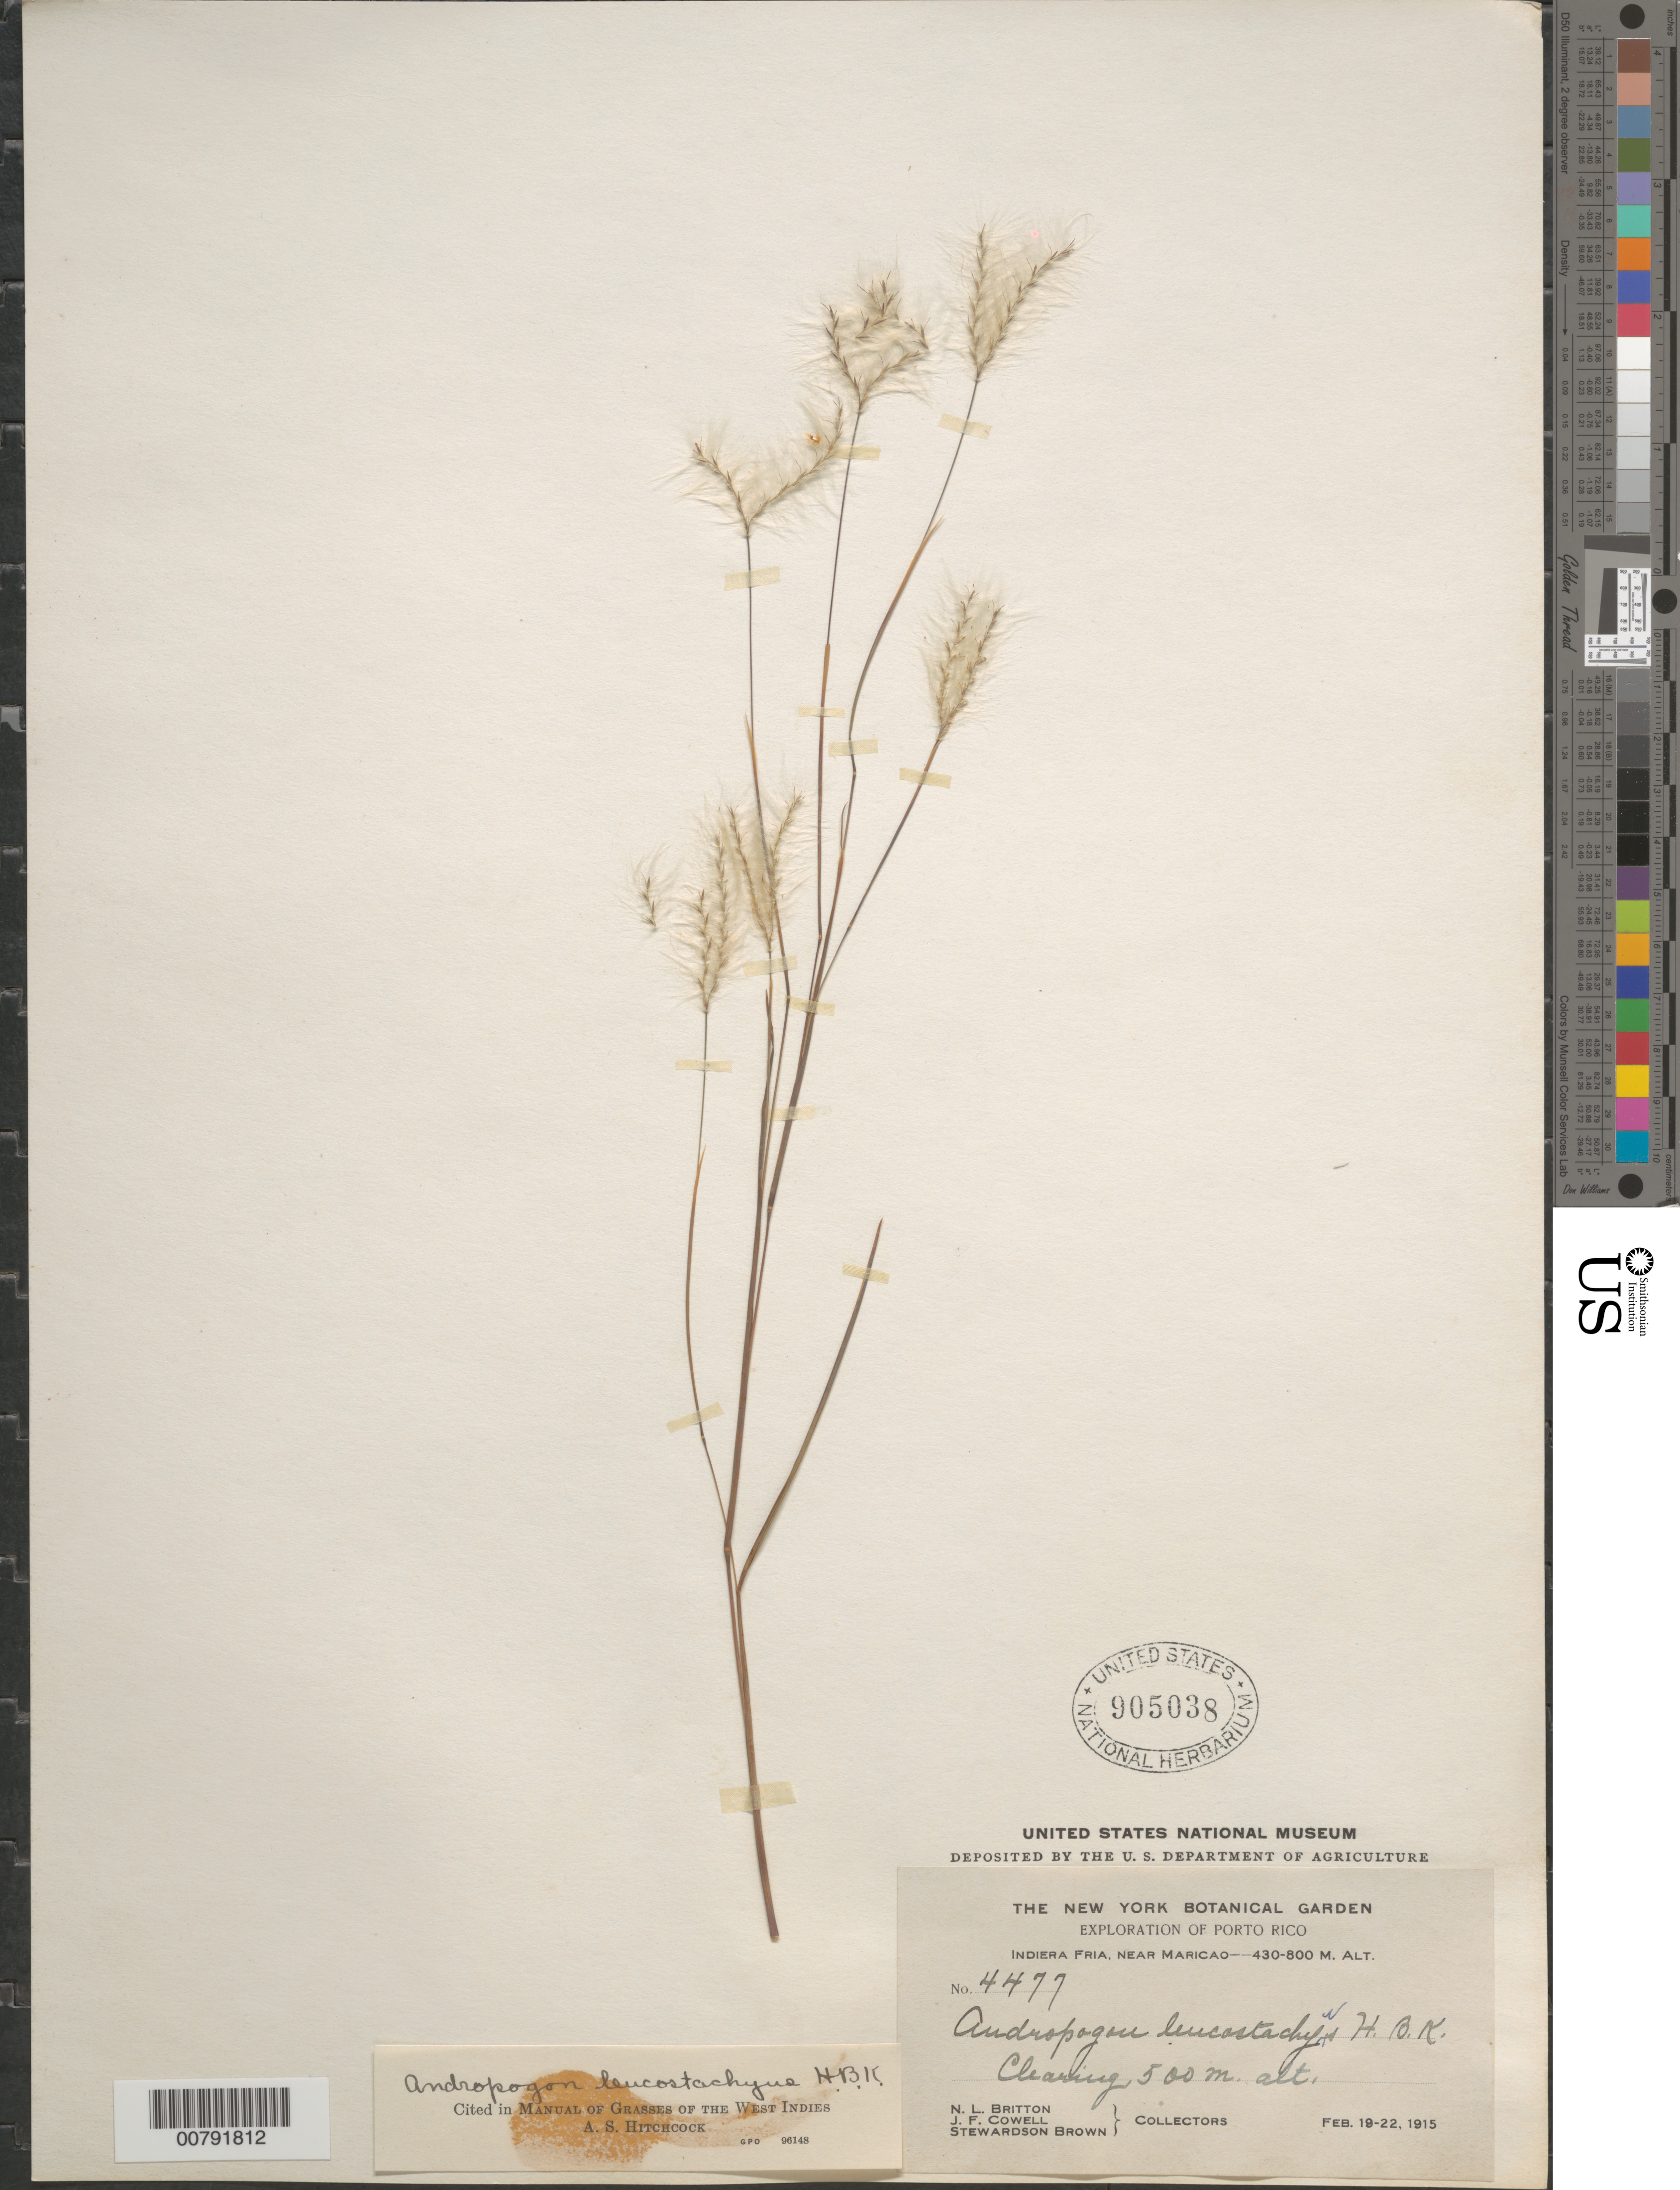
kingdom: Plantae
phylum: Tracheophyta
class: Liliopsida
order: Poales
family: Poaceae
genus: Andropogon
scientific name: Andropogon leucostachyus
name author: Kunth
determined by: Hitchcock, Albert S.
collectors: N. Britton, J. F. Cowell & S. Brown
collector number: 4477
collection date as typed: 19 Feb 1915 to 22 Feb 1915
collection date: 1915-02-19/1915-02-22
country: Puerto Rico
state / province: Maricao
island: Puerto Rico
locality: Indiera Fria, near Maricao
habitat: Clearing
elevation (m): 500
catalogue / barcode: US 905038